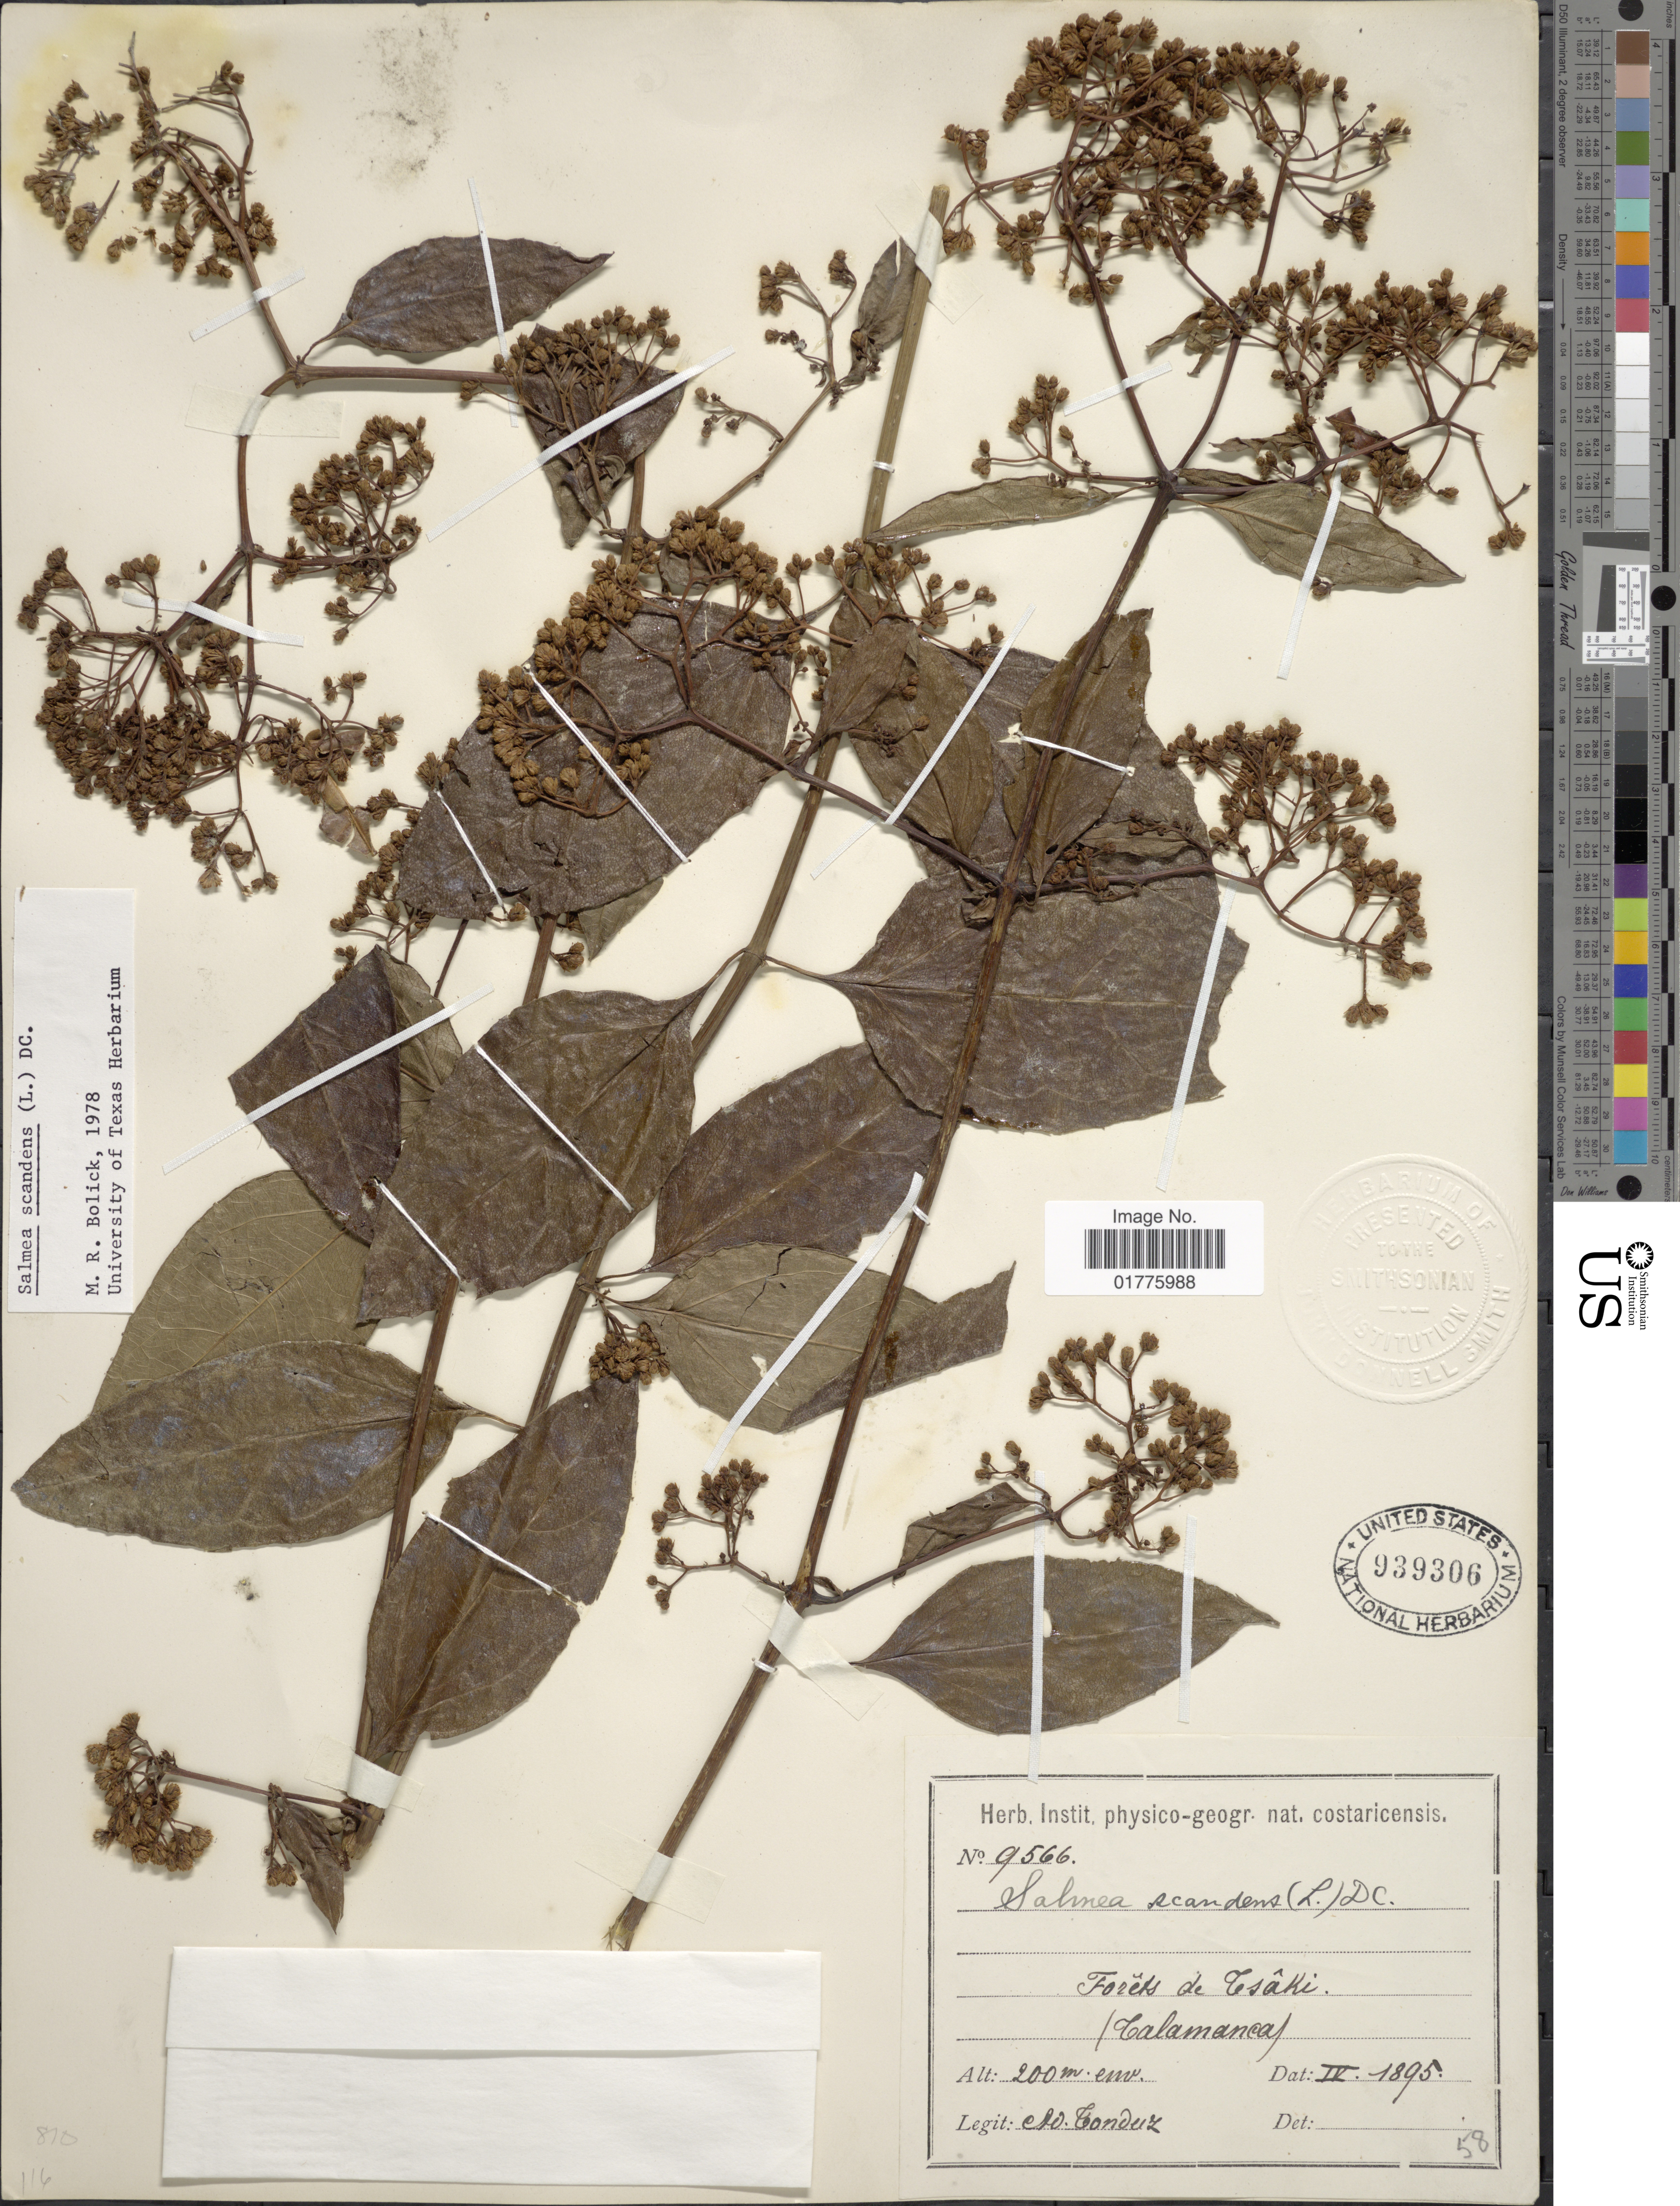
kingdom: Plantae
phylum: Tracheophyta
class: Magnoliopsida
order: Asterales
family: Asteraceae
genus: Salmea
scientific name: Salmea scandens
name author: (L.) DC.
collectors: A. Tonduz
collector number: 9566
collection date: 1895-04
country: Costa Rica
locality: Forets de Tsaki, (Talamanca)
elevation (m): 200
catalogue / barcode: US 939306